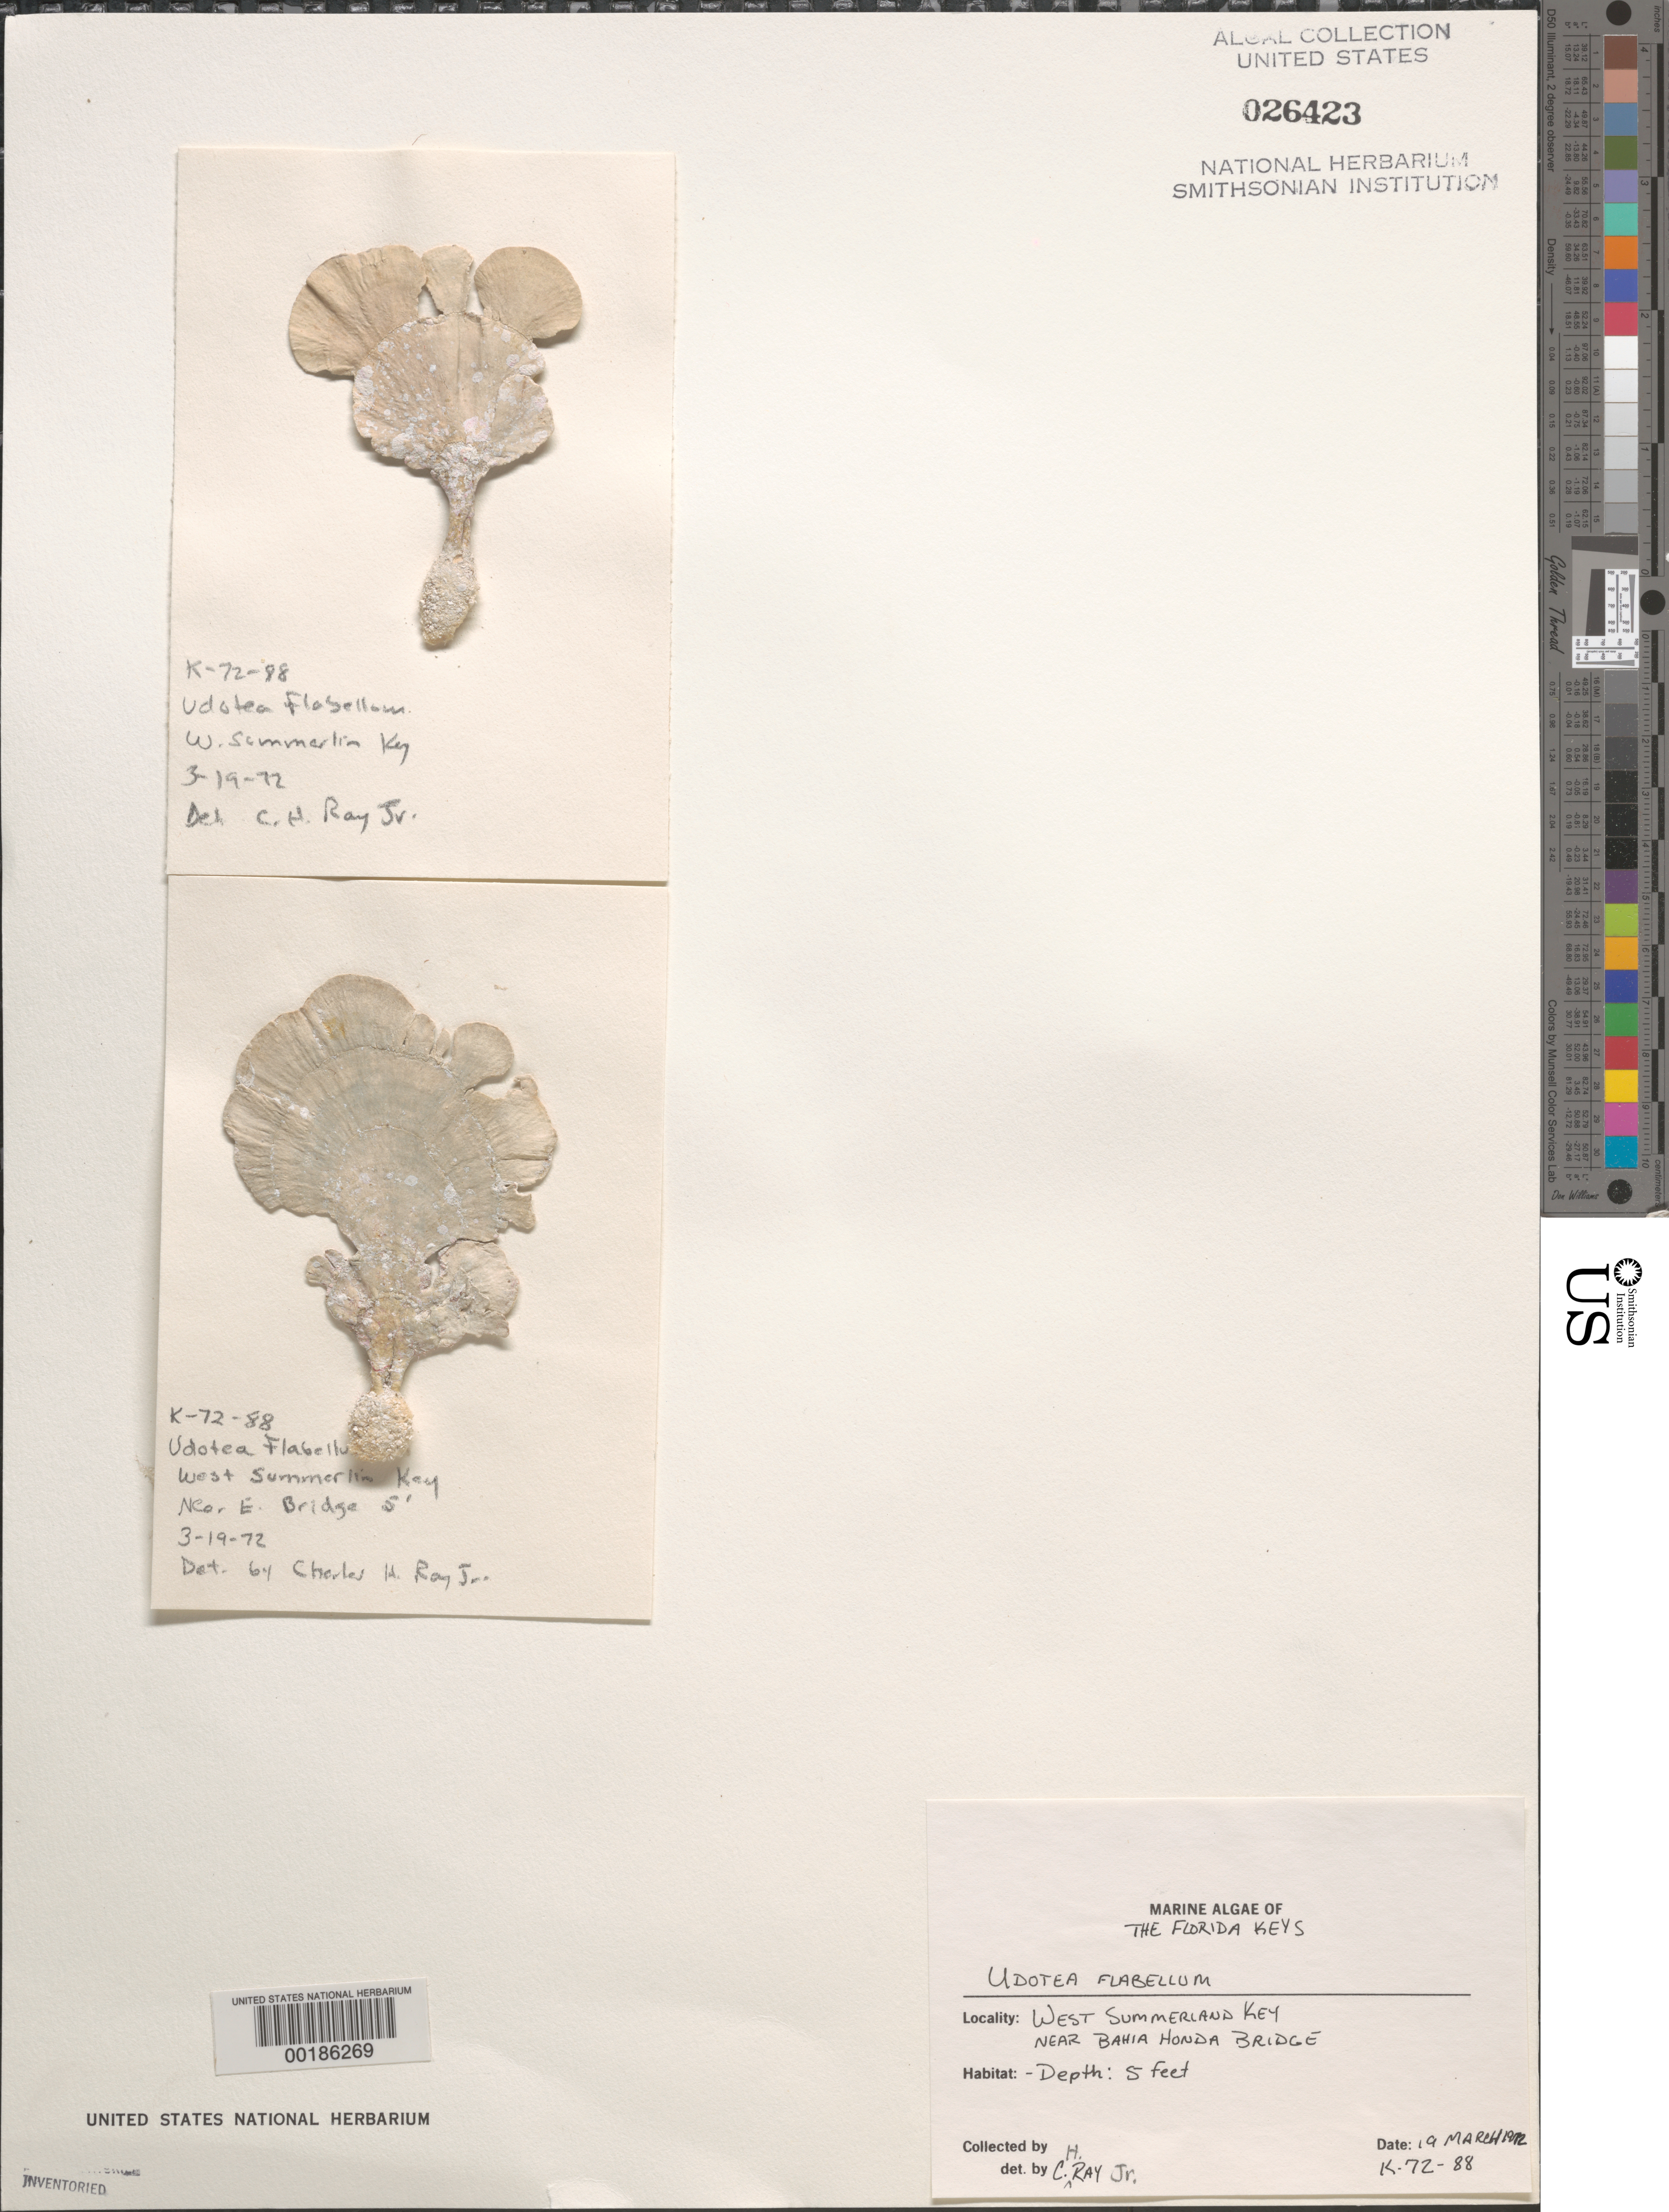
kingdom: Plantae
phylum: Chlorophyta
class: Ulvophyceae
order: Bryopsidales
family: Udoteaceae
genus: Udotea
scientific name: Udotea flabellum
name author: (J. Ellis & Sol.) M. Howe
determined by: Ray Jr., C. H.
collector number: K-72-88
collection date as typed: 19 Mar 1972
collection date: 1972-03-19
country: United States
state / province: Florida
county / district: Monroe County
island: West Summerland Key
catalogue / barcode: US 26423